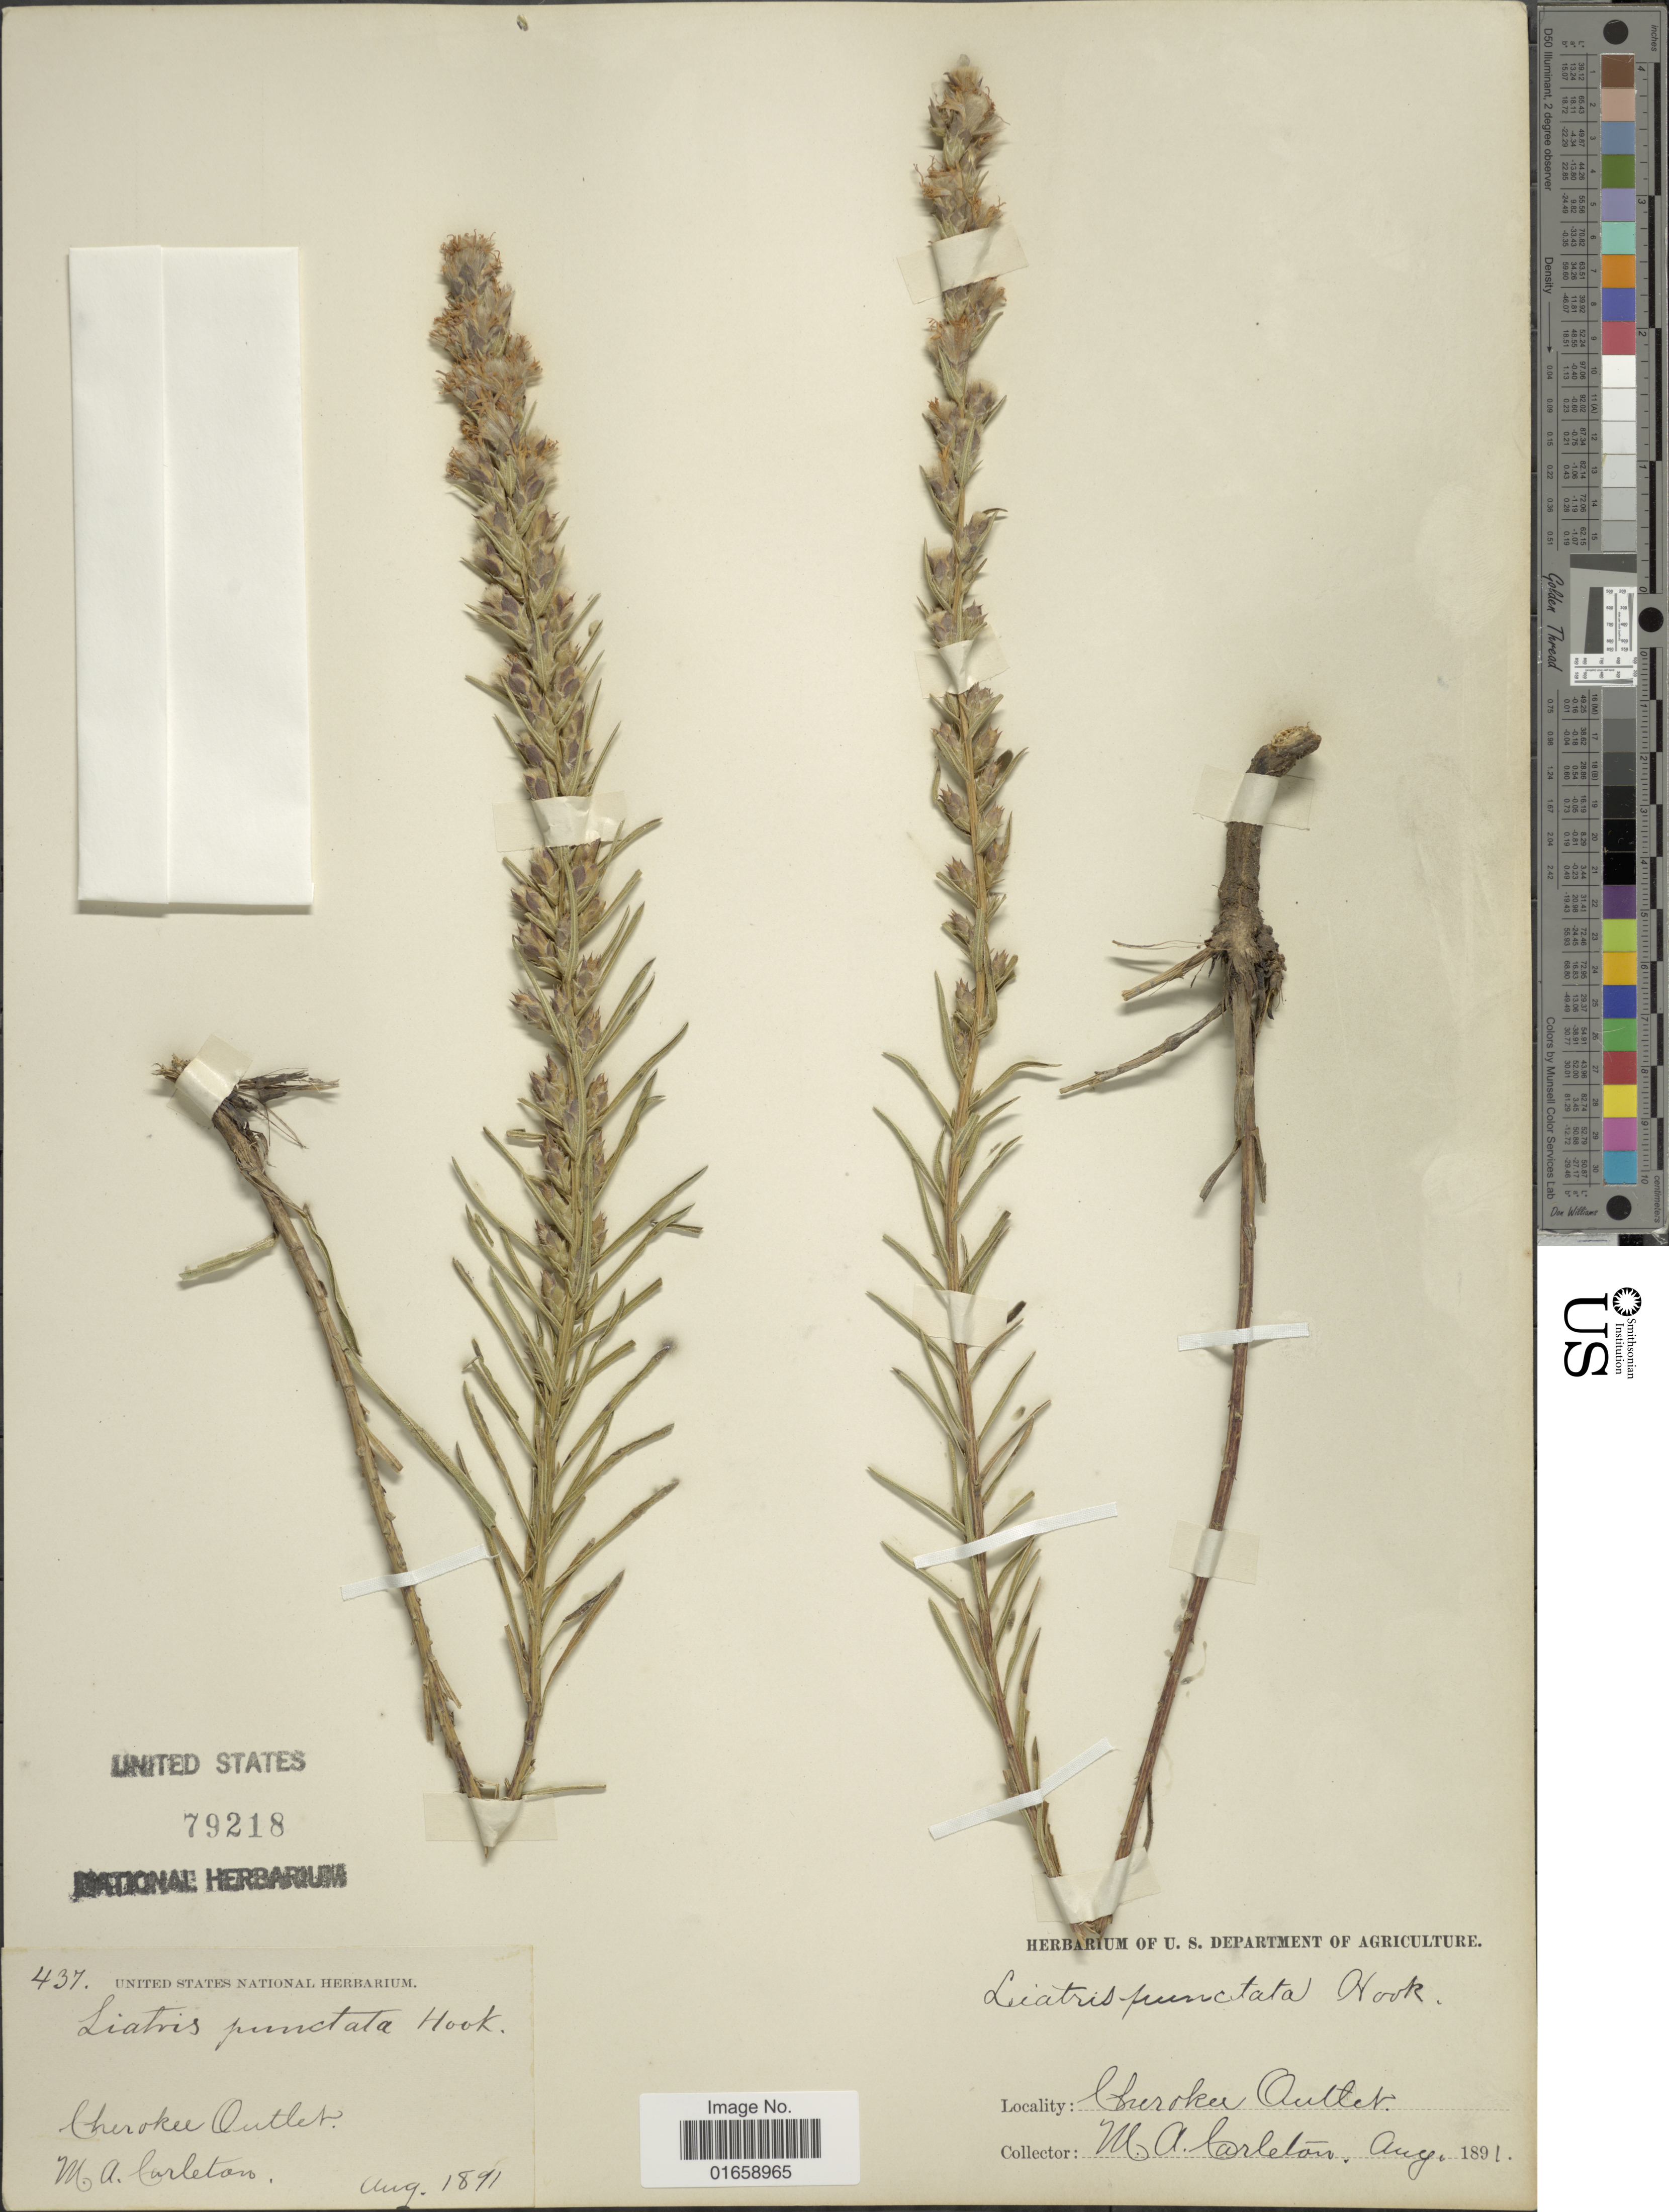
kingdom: Plantae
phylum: Tracheophyta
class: Magnoliopsida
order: Asterales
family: Asteraceae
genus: Liatris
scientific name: Liatris punctata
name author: Hook.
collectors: M. A. Carleton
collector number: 437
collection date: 1891-08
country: United States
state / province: Oklahoma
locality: Cherokee Outlet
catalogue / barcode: US 79218